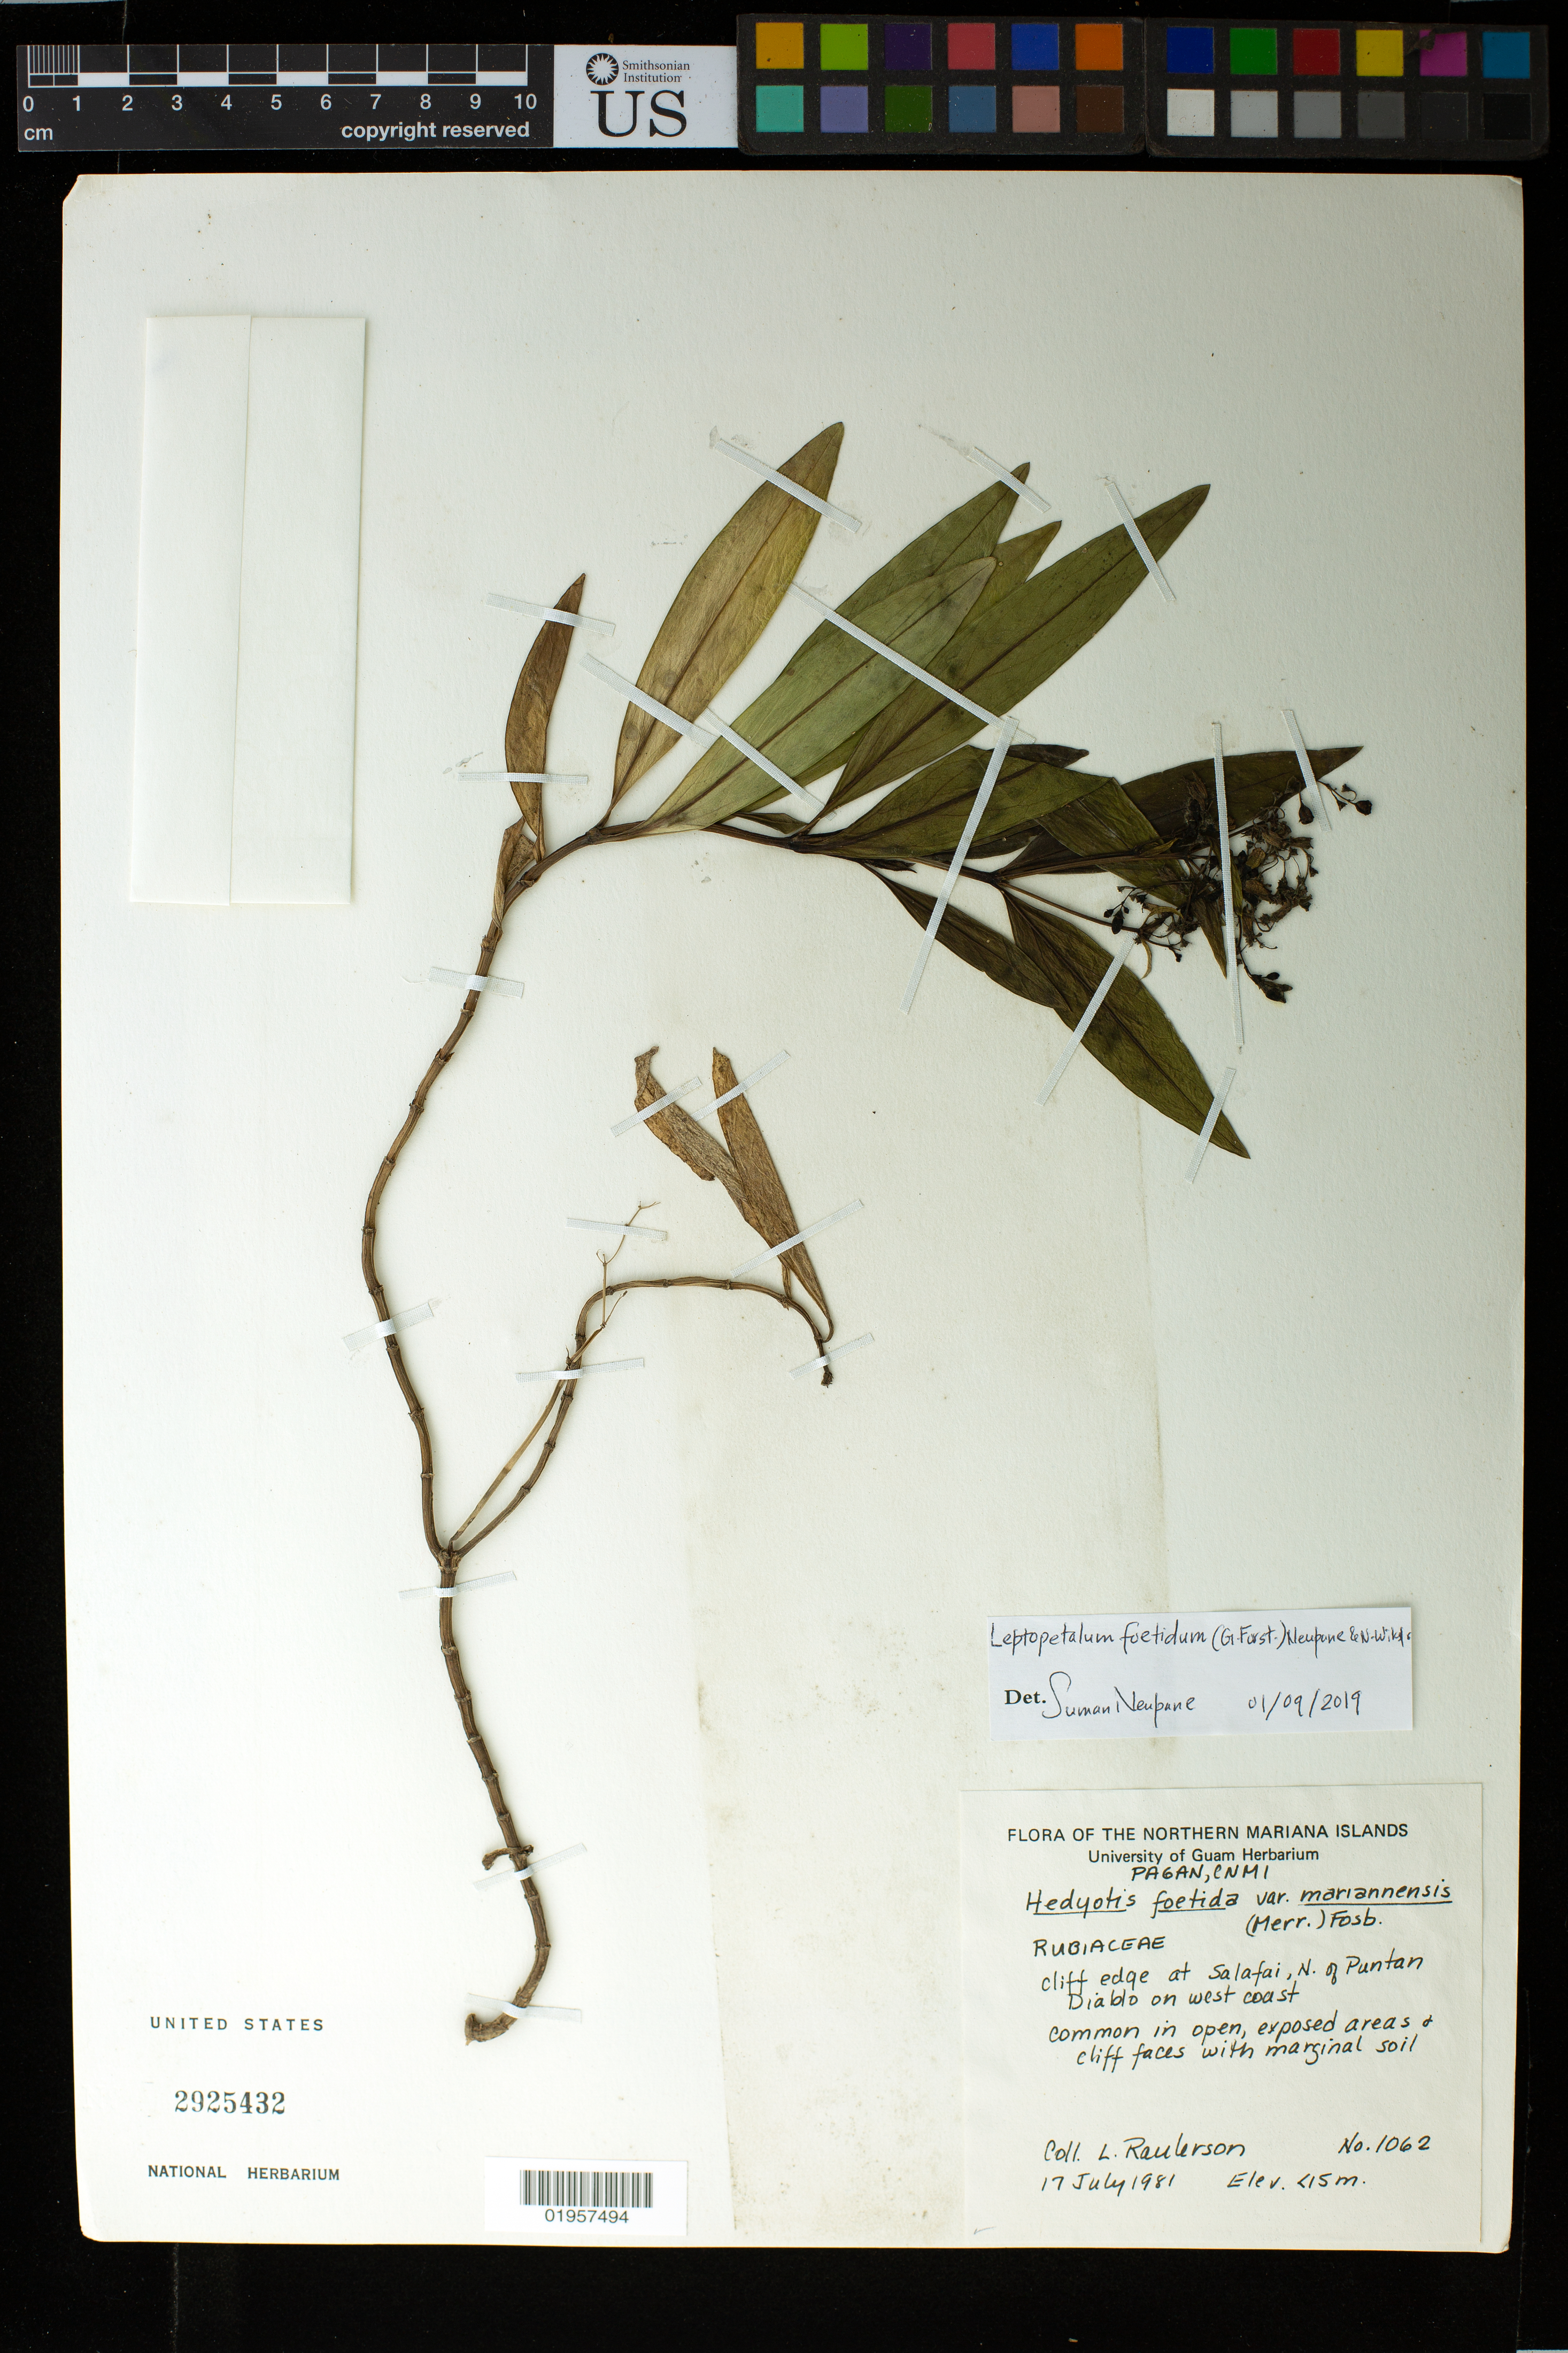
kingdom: Plantae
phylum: Tracheophyta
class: Magnoliopsida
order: Gentianales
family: Rubiaceae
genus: Leptopetalum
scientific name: Leptopetalum foetidum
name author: (G. Forst.) Neupane & N. Wikstr.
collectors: L. Raulerson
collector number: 1062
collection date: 1981-07-17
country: Northern Mariana Islands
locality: Pagan, CNMI. Sea-facing edge of ravine at Salafai, N. of Punlan Diablo on west coast.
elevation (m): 15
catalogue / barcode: US 2925432